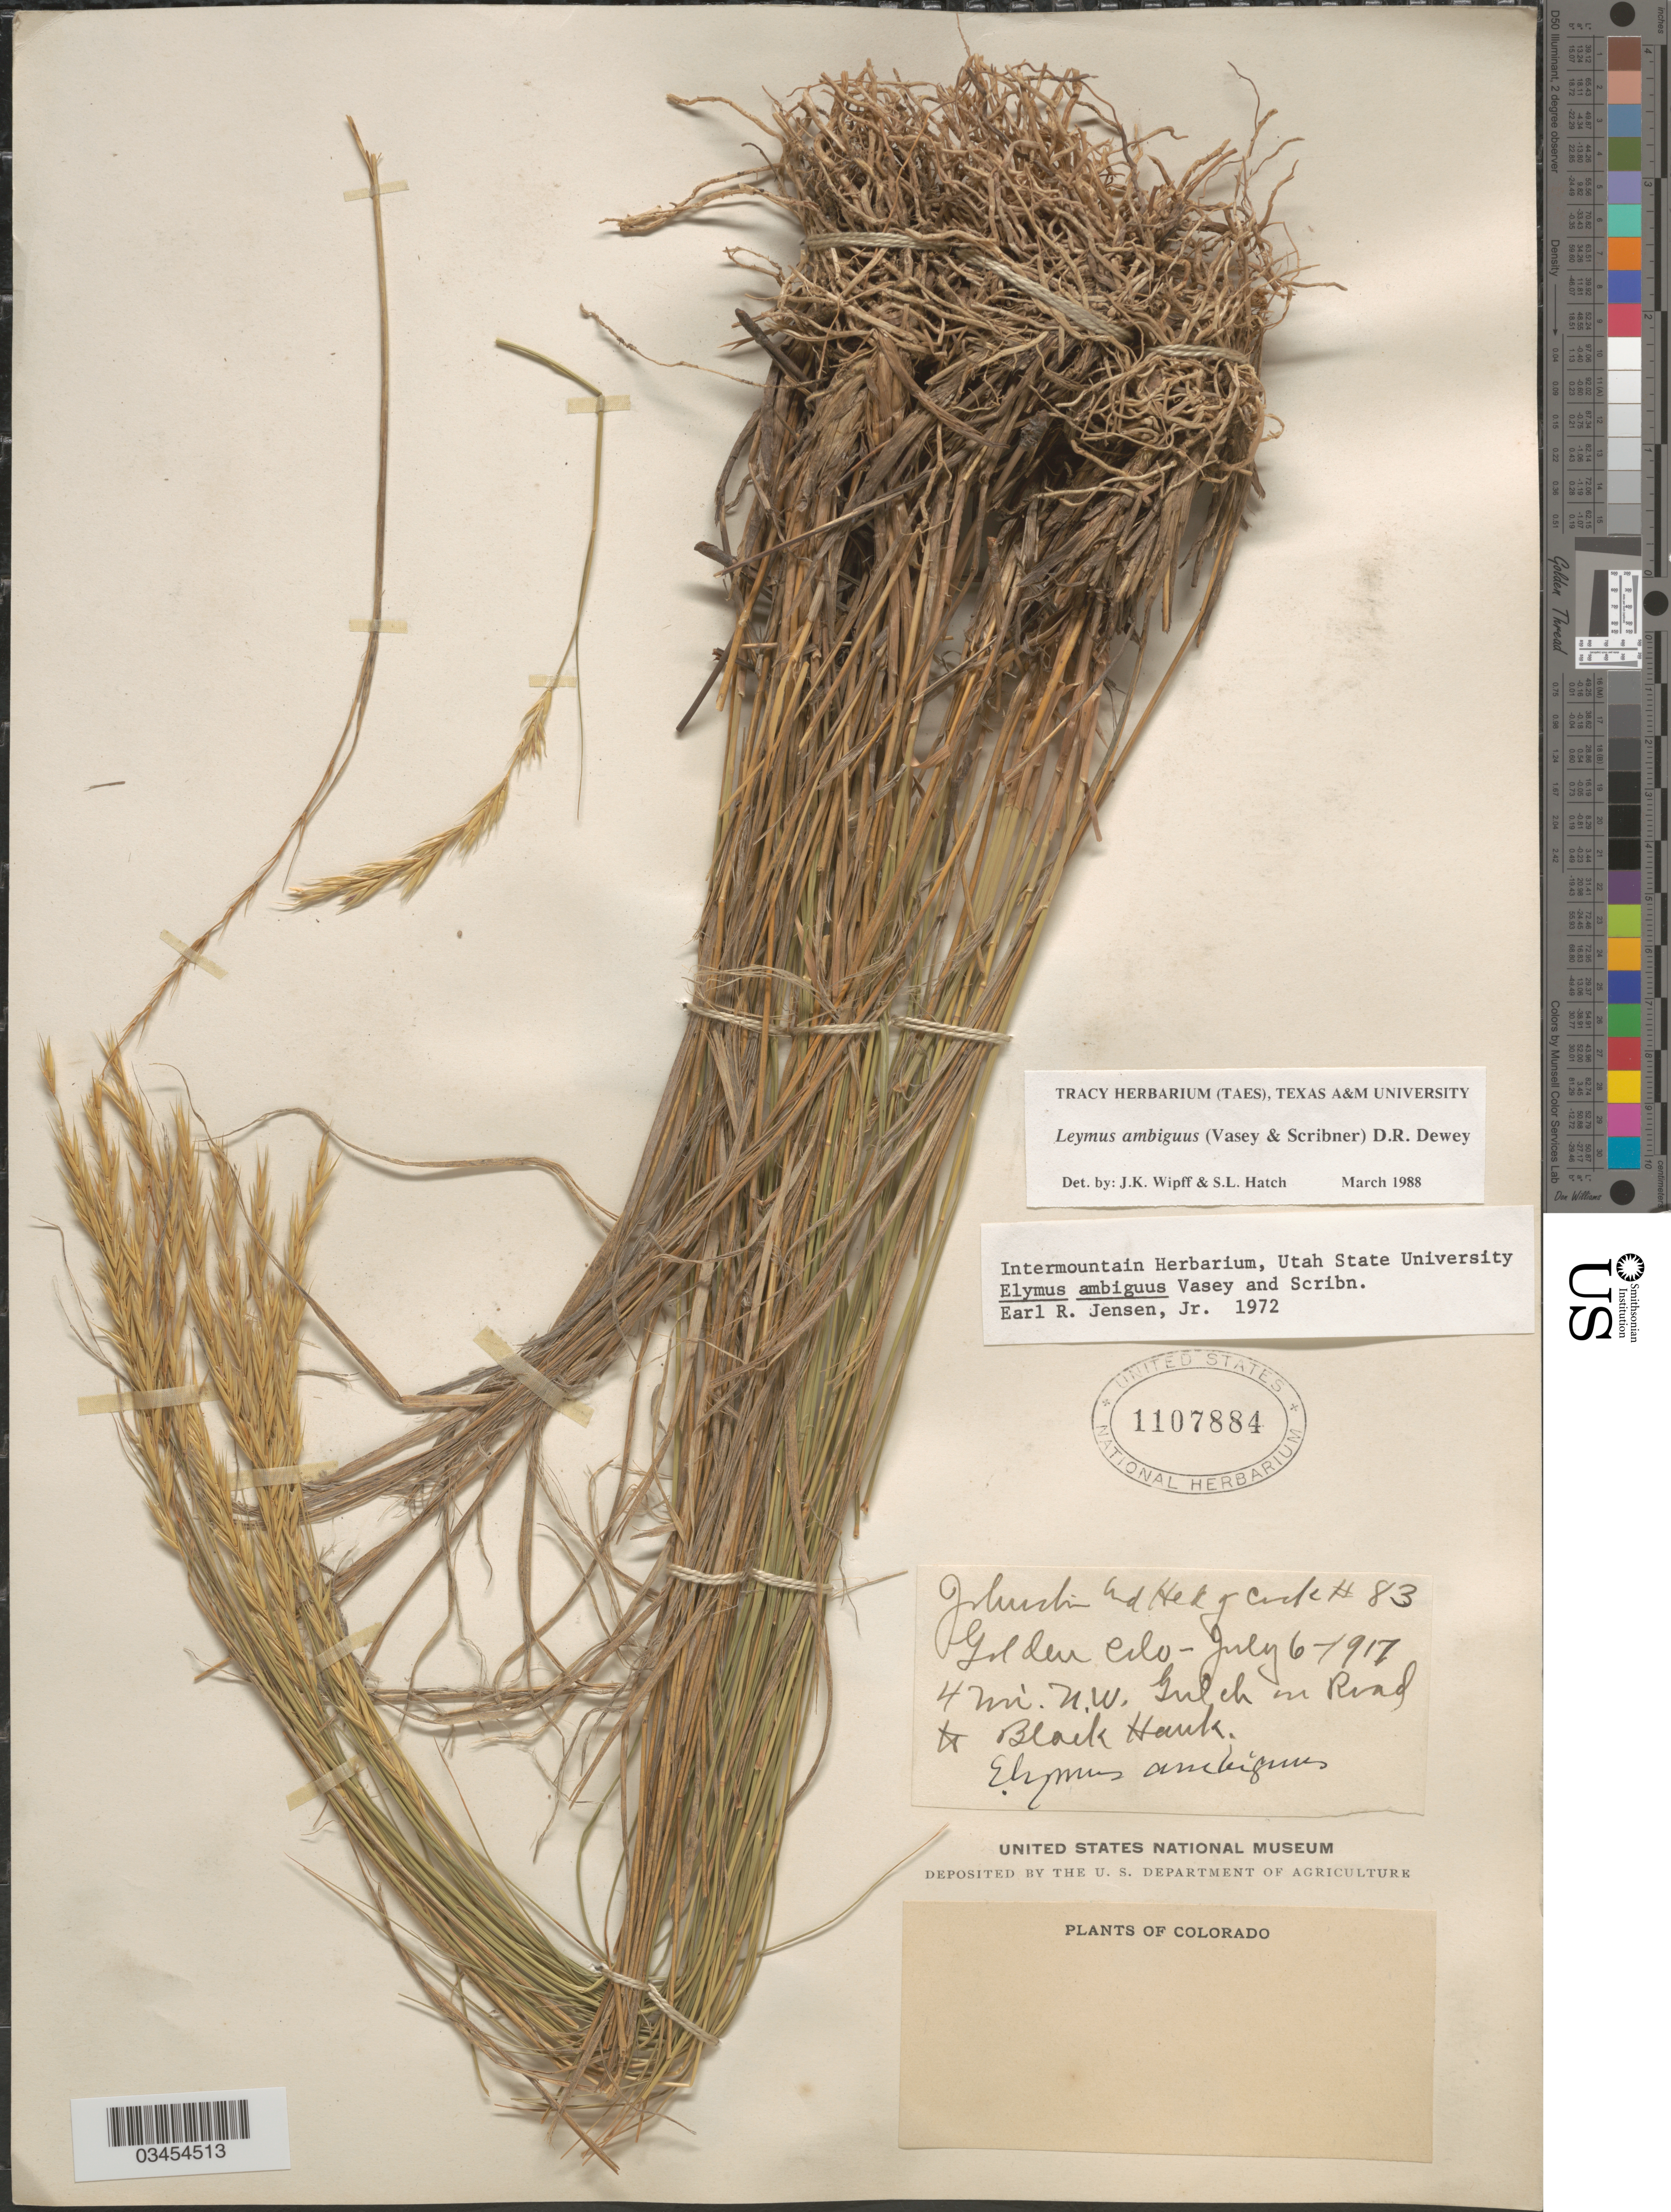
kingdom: Plantae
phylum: Tracheophyta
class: Liliopsida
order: Poales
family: Poaceae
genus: Leymus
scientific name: Leymus ambiguus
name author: (Vasey & Scribn.) Dewey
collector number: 83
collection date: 1917-07-06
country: United States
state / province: Colorado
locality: Golden Colo. 4 mi. N.W. Gulch in Road to Black Hauk.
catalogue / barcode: US 1107884